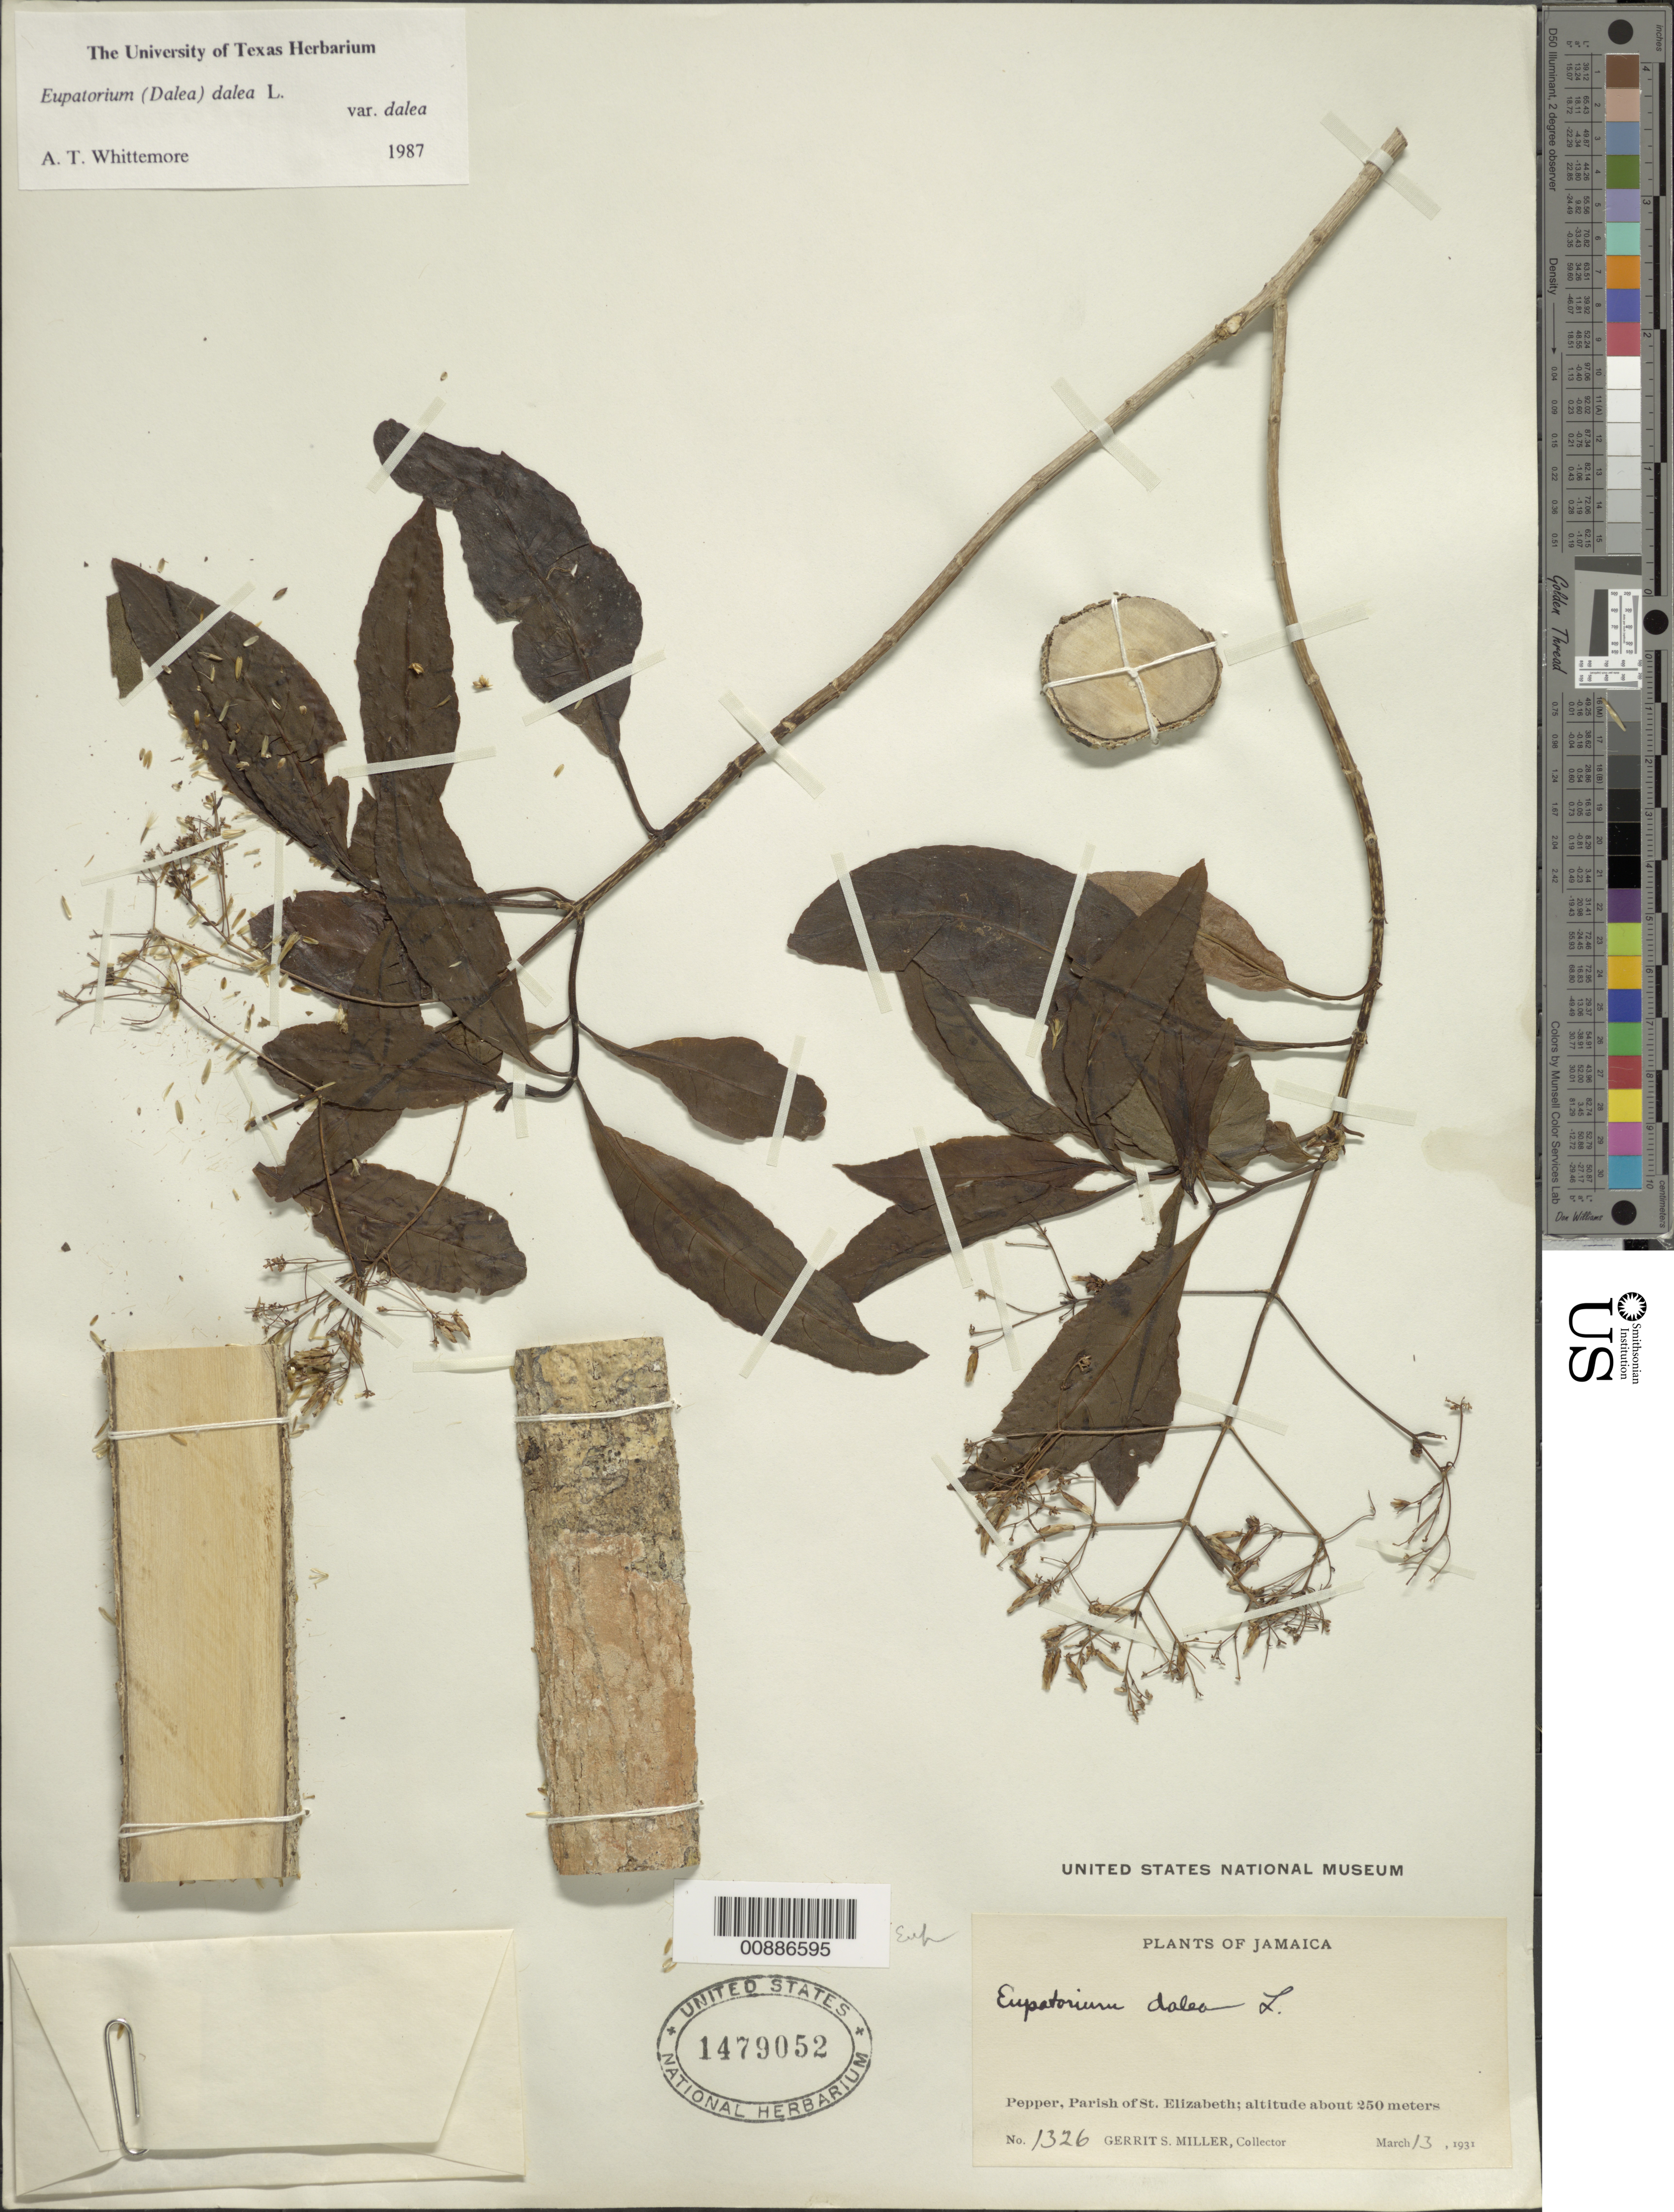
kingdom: Plantae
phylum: Tracheophyta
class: Magnoliopsida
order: Asterales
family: Asteraceae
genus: Critonia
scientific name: Critonia dalea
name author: DC.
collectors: G. S. Miller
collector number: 1326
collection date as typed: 13 Mar 1931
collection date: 1931-03-13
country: Jamaica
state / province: Saint Elizabeth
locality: Pepper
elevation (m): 250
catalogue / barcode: US 1479052